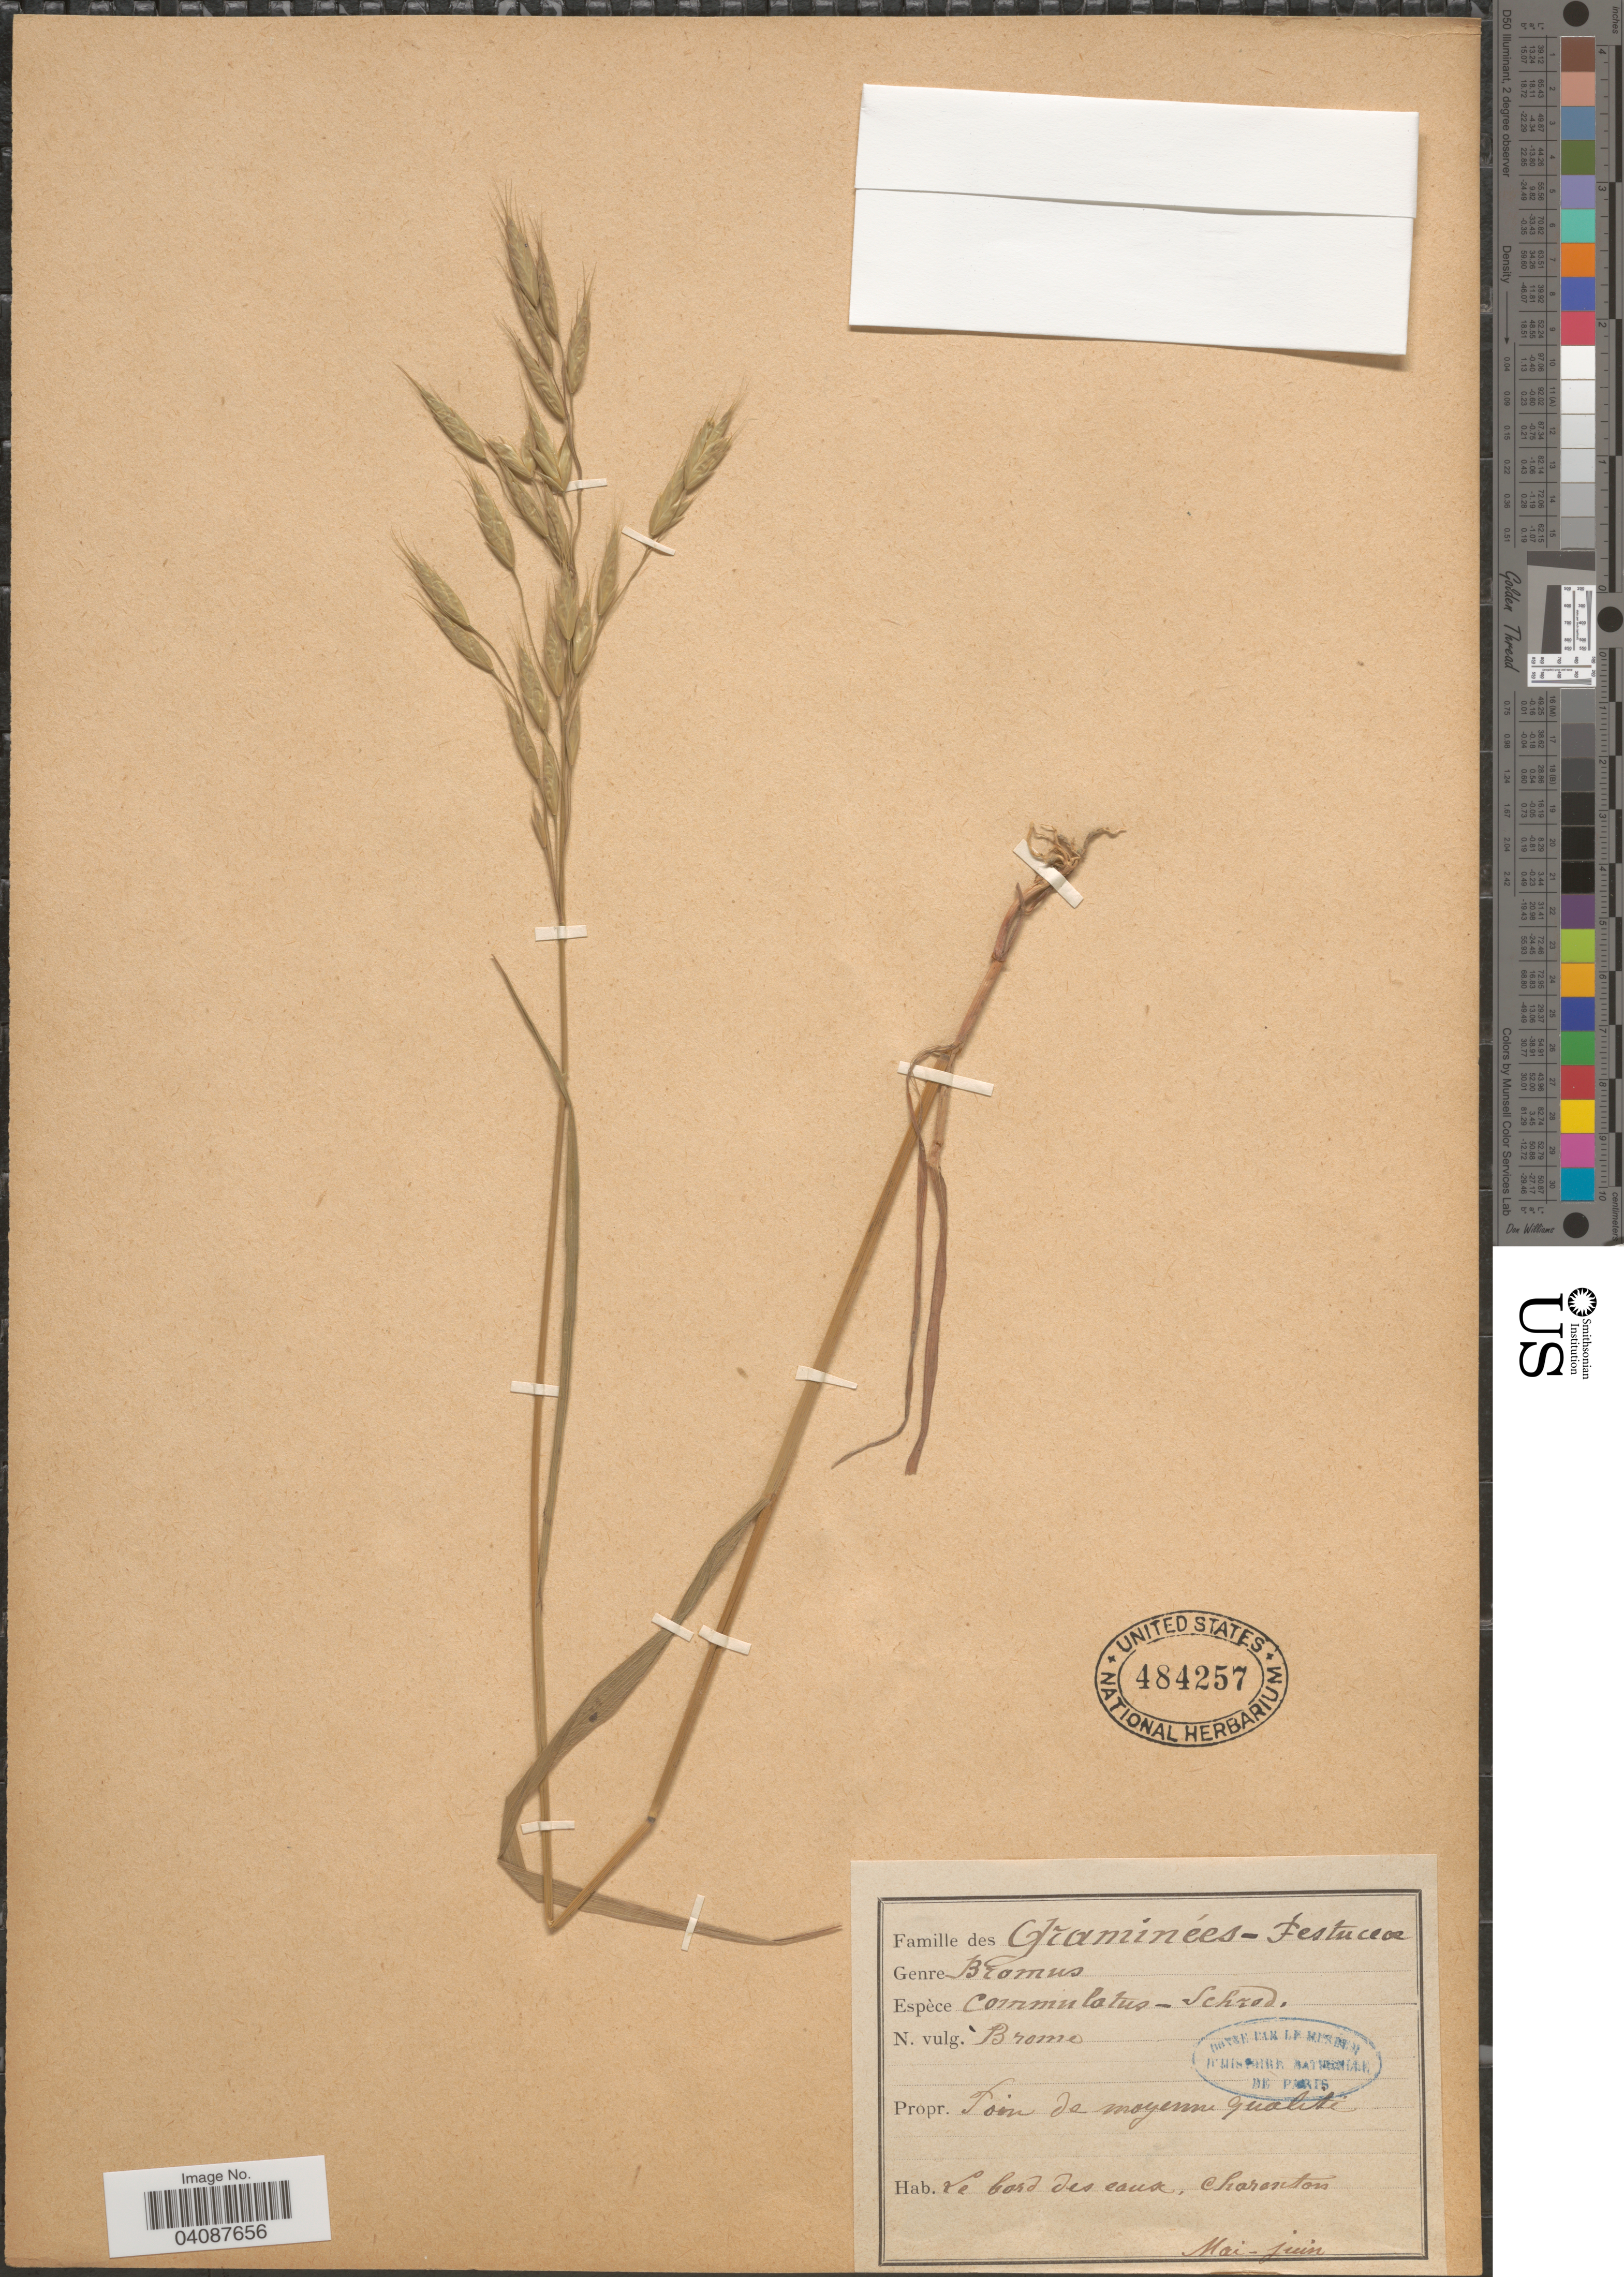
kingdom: Plantae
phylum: Tracheophyta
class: Liliopsida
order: Poales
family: Poaceae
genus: Bromus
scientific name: Bromus commutatus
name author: Schrad.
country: France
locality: Le bord des eaux, Charenton.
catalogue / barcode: US 484257